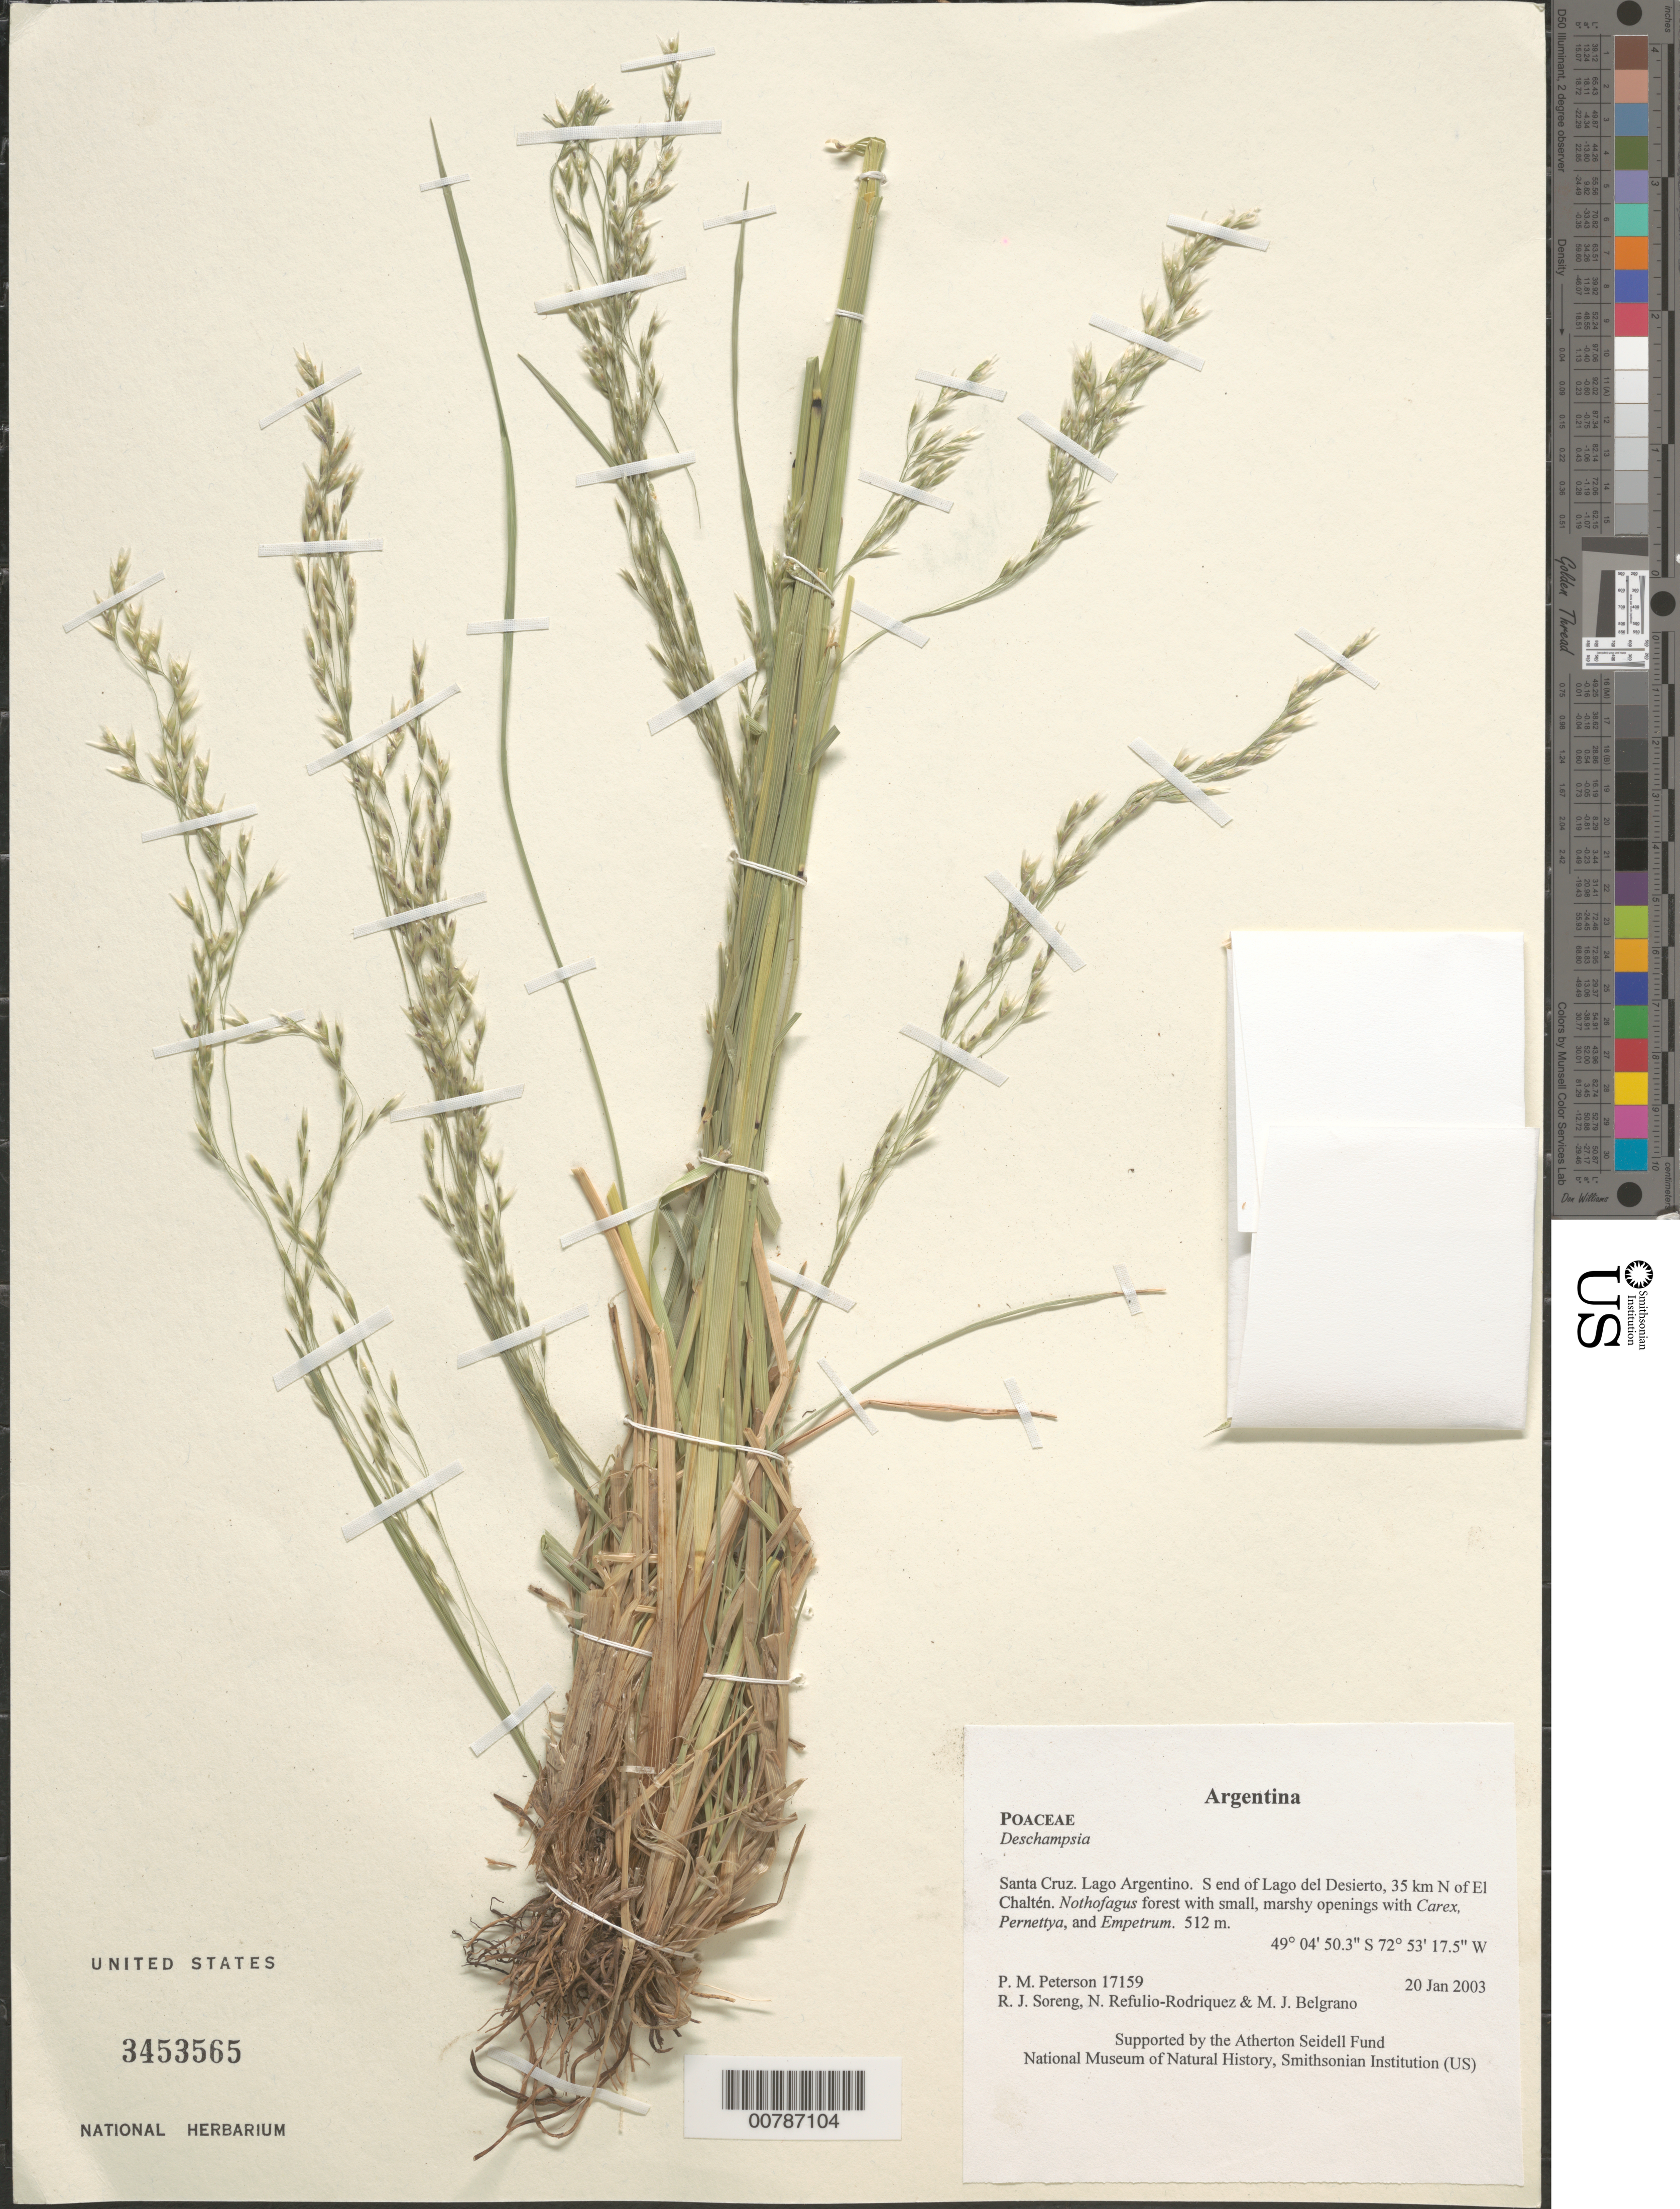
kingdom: Plantae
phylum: Tracheophyta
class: Liliopsida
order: Poales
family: Poaceae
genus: Deschampsia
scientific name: Deschampsia sp.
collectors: P. M. Peterson, R. J. Soreng, N. Refulio-Rodríguez & M. Belgrano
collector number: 17159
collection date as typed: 20 Jan 2003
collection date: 2003-01-20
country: Argentina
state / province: Santa Cruz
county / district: Lago Argentino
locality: S end of Lago del Desierto, 35 km N of El Chaltén. Nothofagus forest with small, marshy openings with Carex, Pernettya, and Empetrum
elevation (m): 512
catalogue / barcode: US 3453565